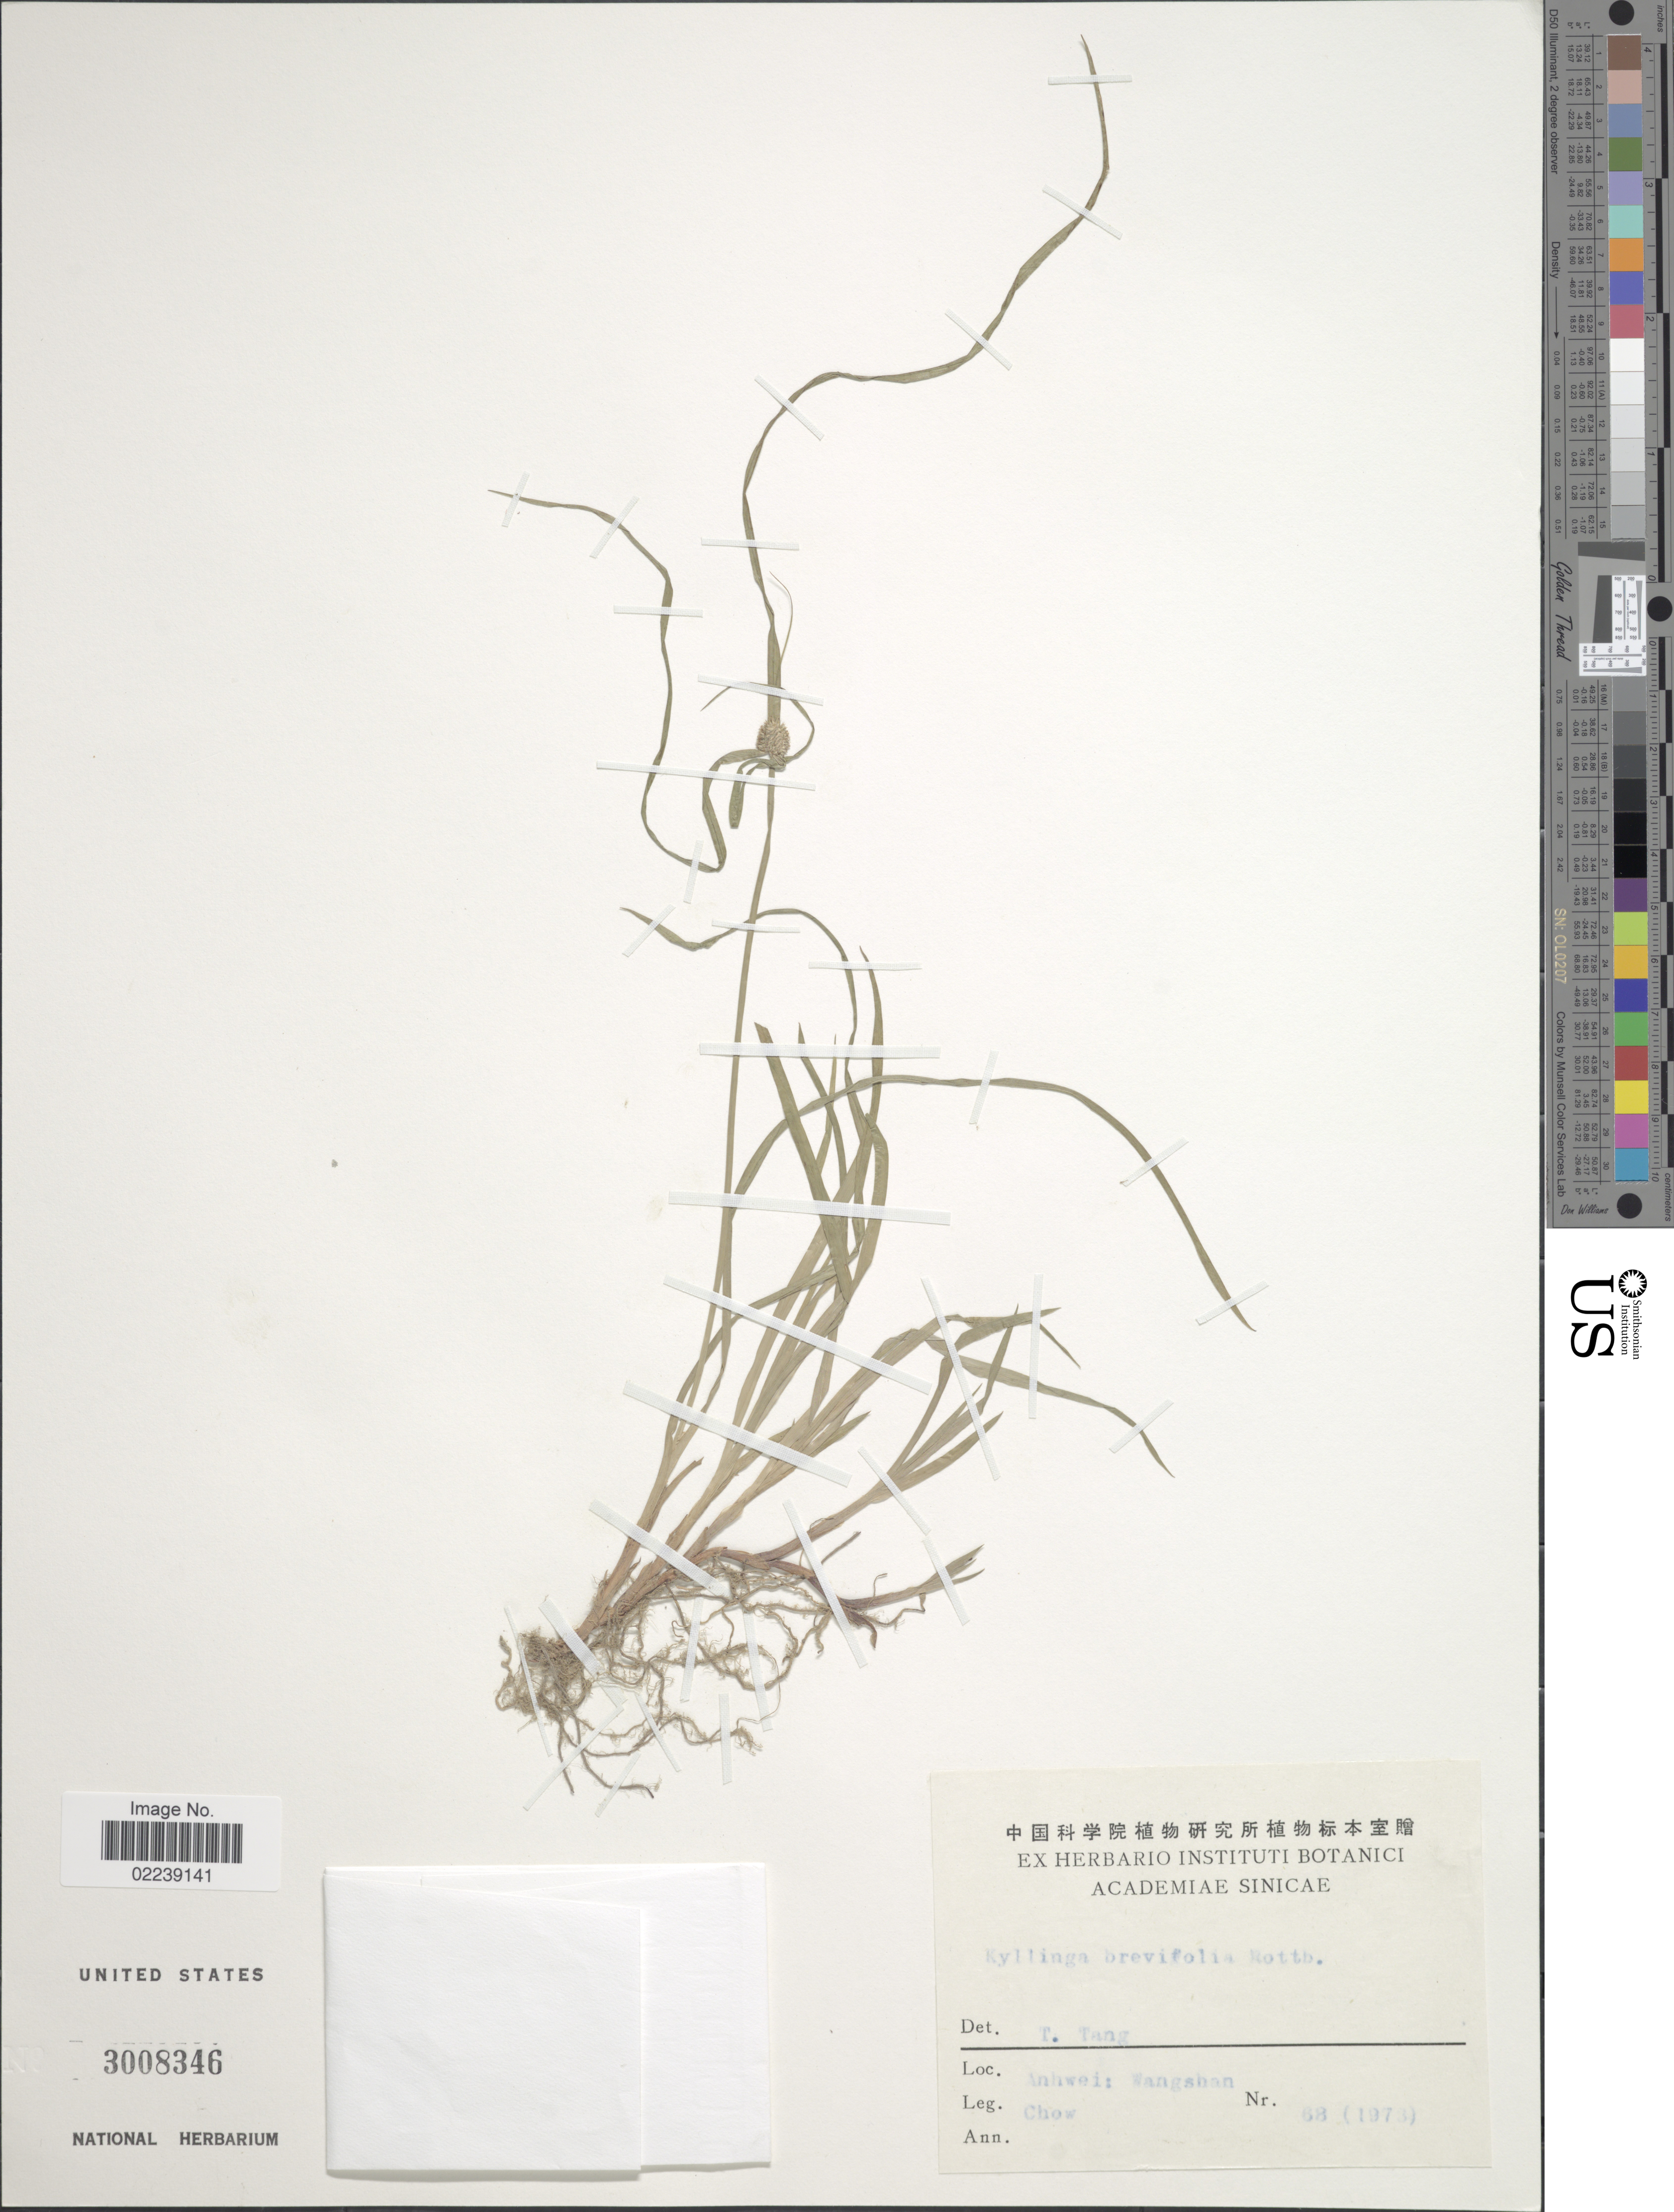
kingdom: Plantae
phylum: Tracheophyta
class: Liliopsida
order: Poales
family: Cyperaceae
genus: Cyperus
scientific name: Cyperus brevifolius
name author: (Rottb.) Hassk.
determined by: Strong, M. T., (US), Smithsonian Institution - National Museum of Natural History (UNITED STATES)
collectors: Chow, --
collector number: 68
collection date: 1973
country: China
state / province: Anhui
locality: Anhwei: Wangshan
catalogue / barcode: US 3008346